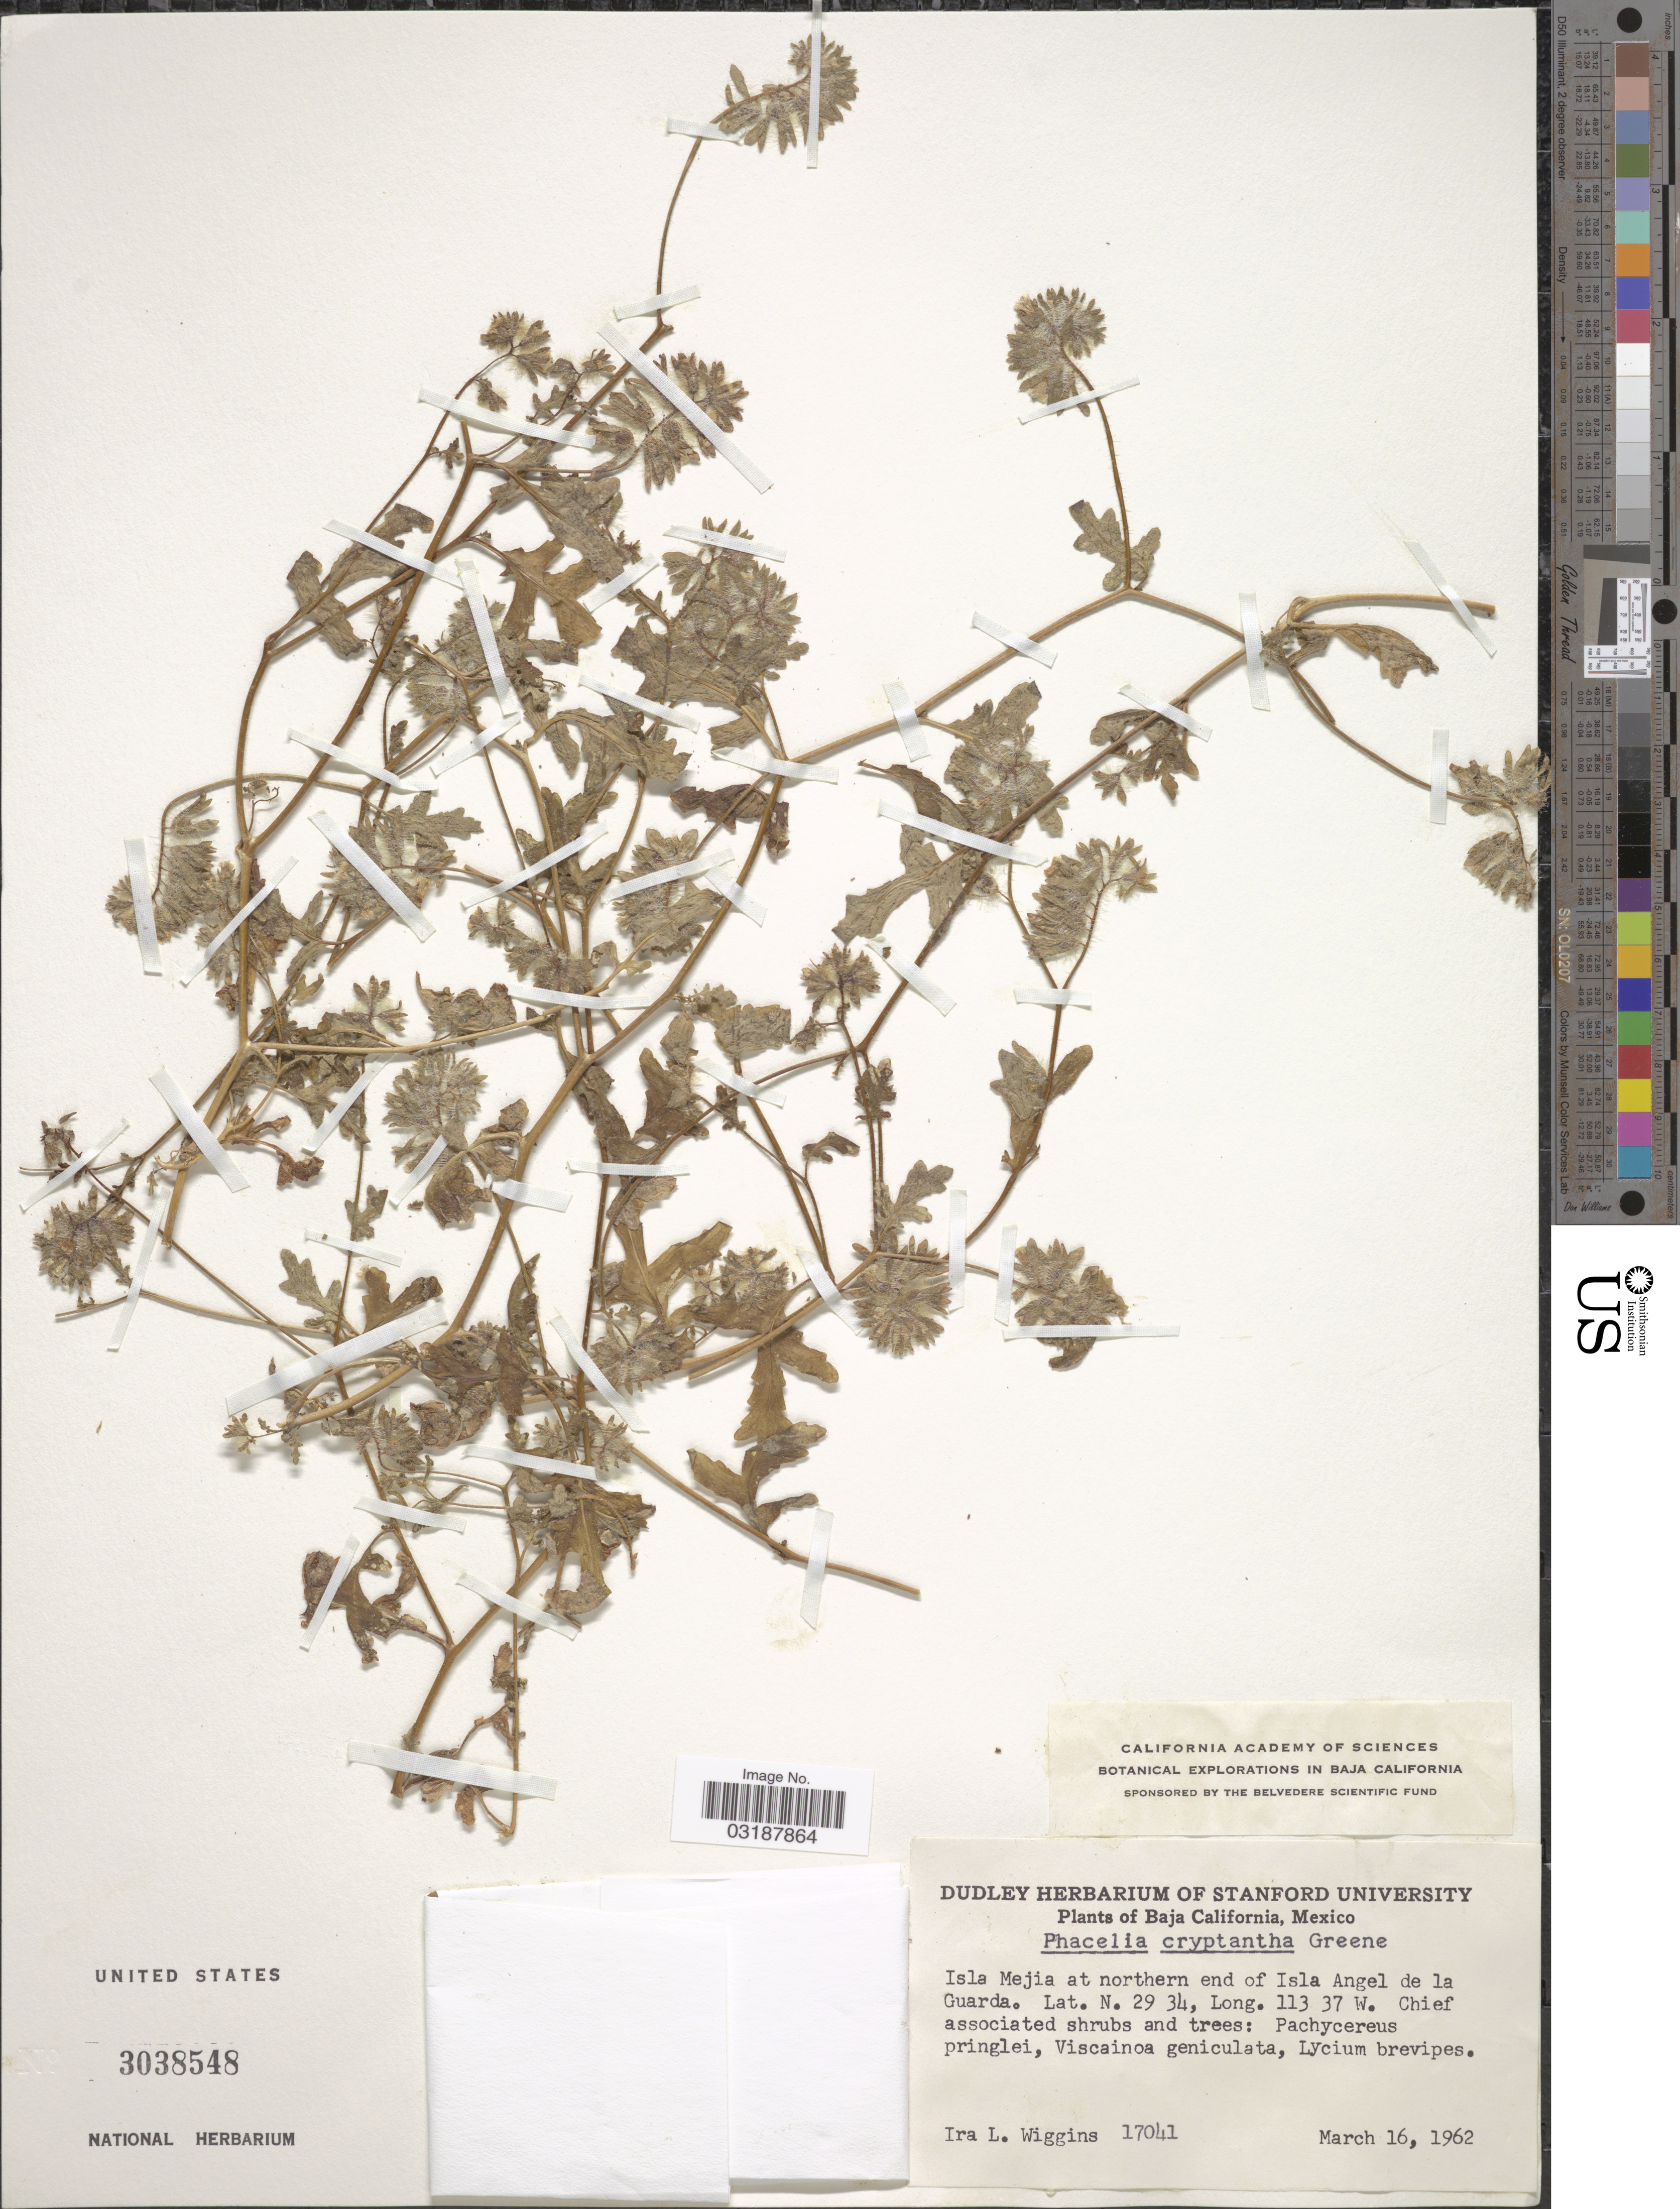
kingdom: Plantae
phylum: Tracheophyta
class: Magnoliopsida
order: Boraginales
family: Hydrophyllaceae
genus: Phacelia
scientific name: Phacelia cryptantha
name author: Greene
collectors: I. L. Wiggins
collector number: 17041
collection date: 1962-03-16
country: Mexico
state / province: Baja California Norte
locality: Isla Mejia at northern end of Isla Angel de la Guarda.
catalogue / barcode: US 3038548